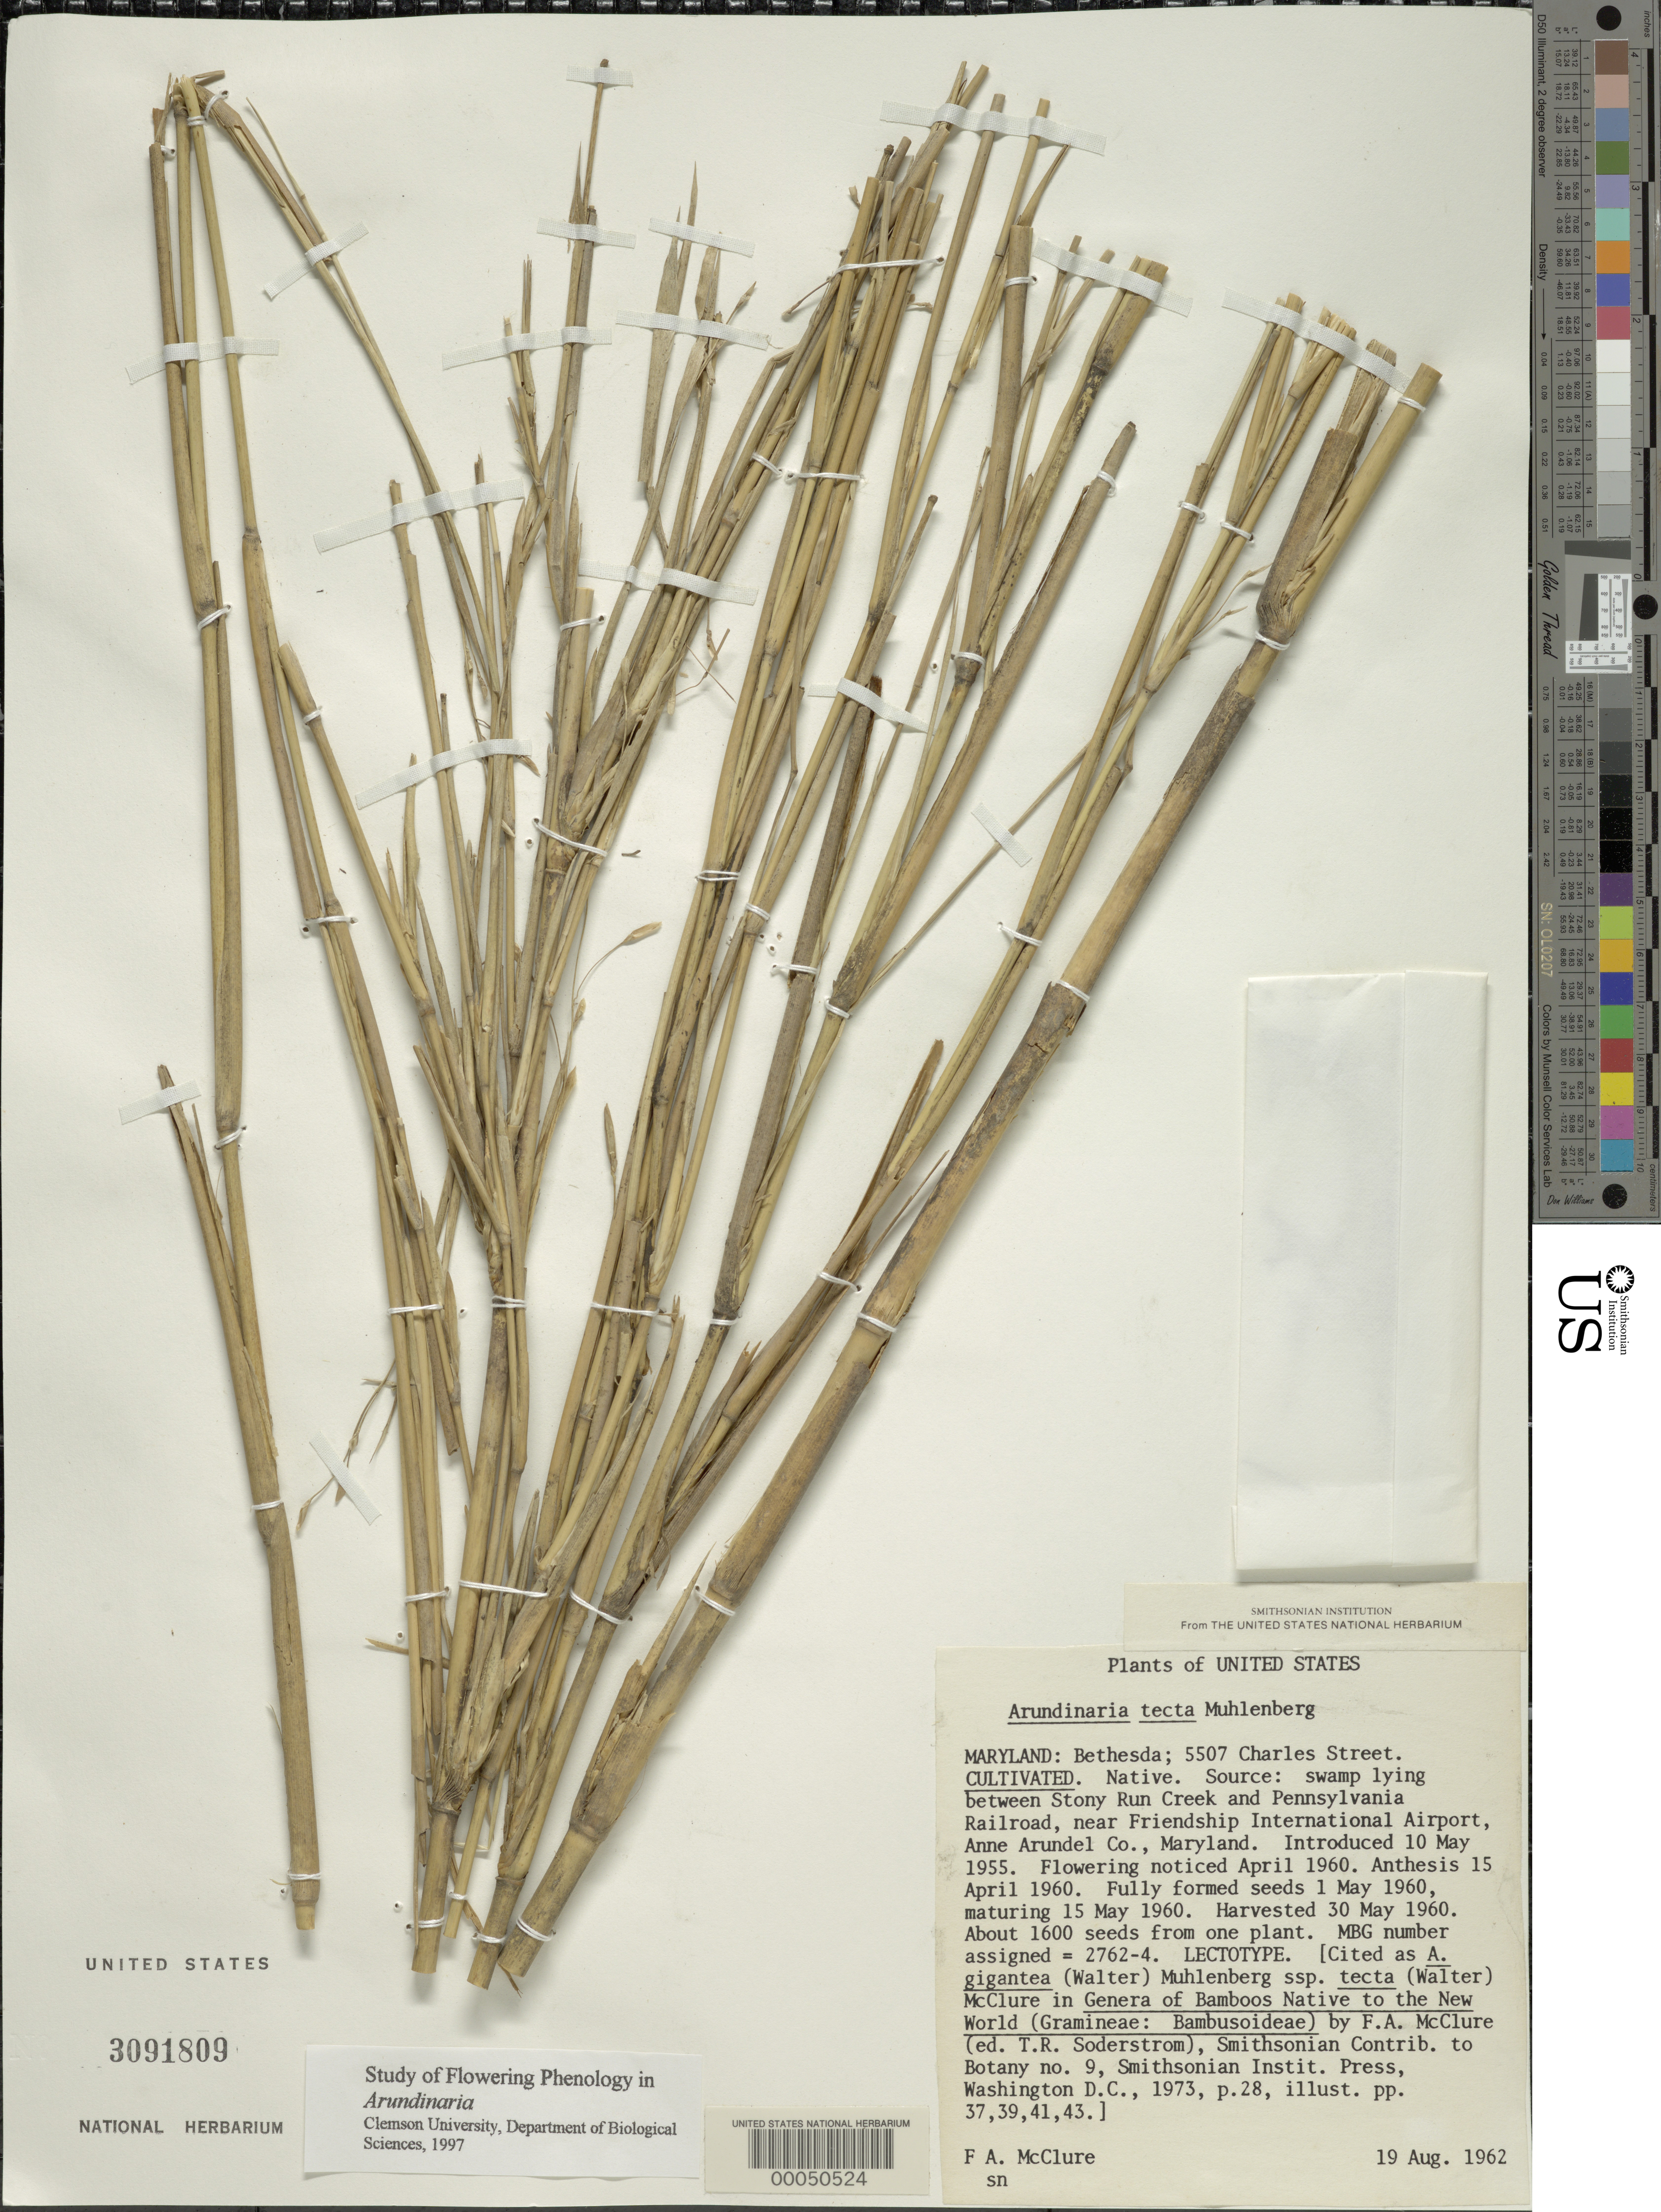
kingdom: Plantae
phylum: Tracheophyta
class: Liliopsida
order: Poales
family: Poaceae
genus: Arundinaria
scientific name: Arundinaria tecta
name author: (Walter) Muhl.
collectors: F. A. McClure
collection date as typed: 19 Aug 1962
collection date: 1962-08-19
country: United States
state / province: Maryland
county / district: Montgomery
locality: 5507 Charles Street, Bethesda (McClure's garden)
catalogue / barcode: US 3091809